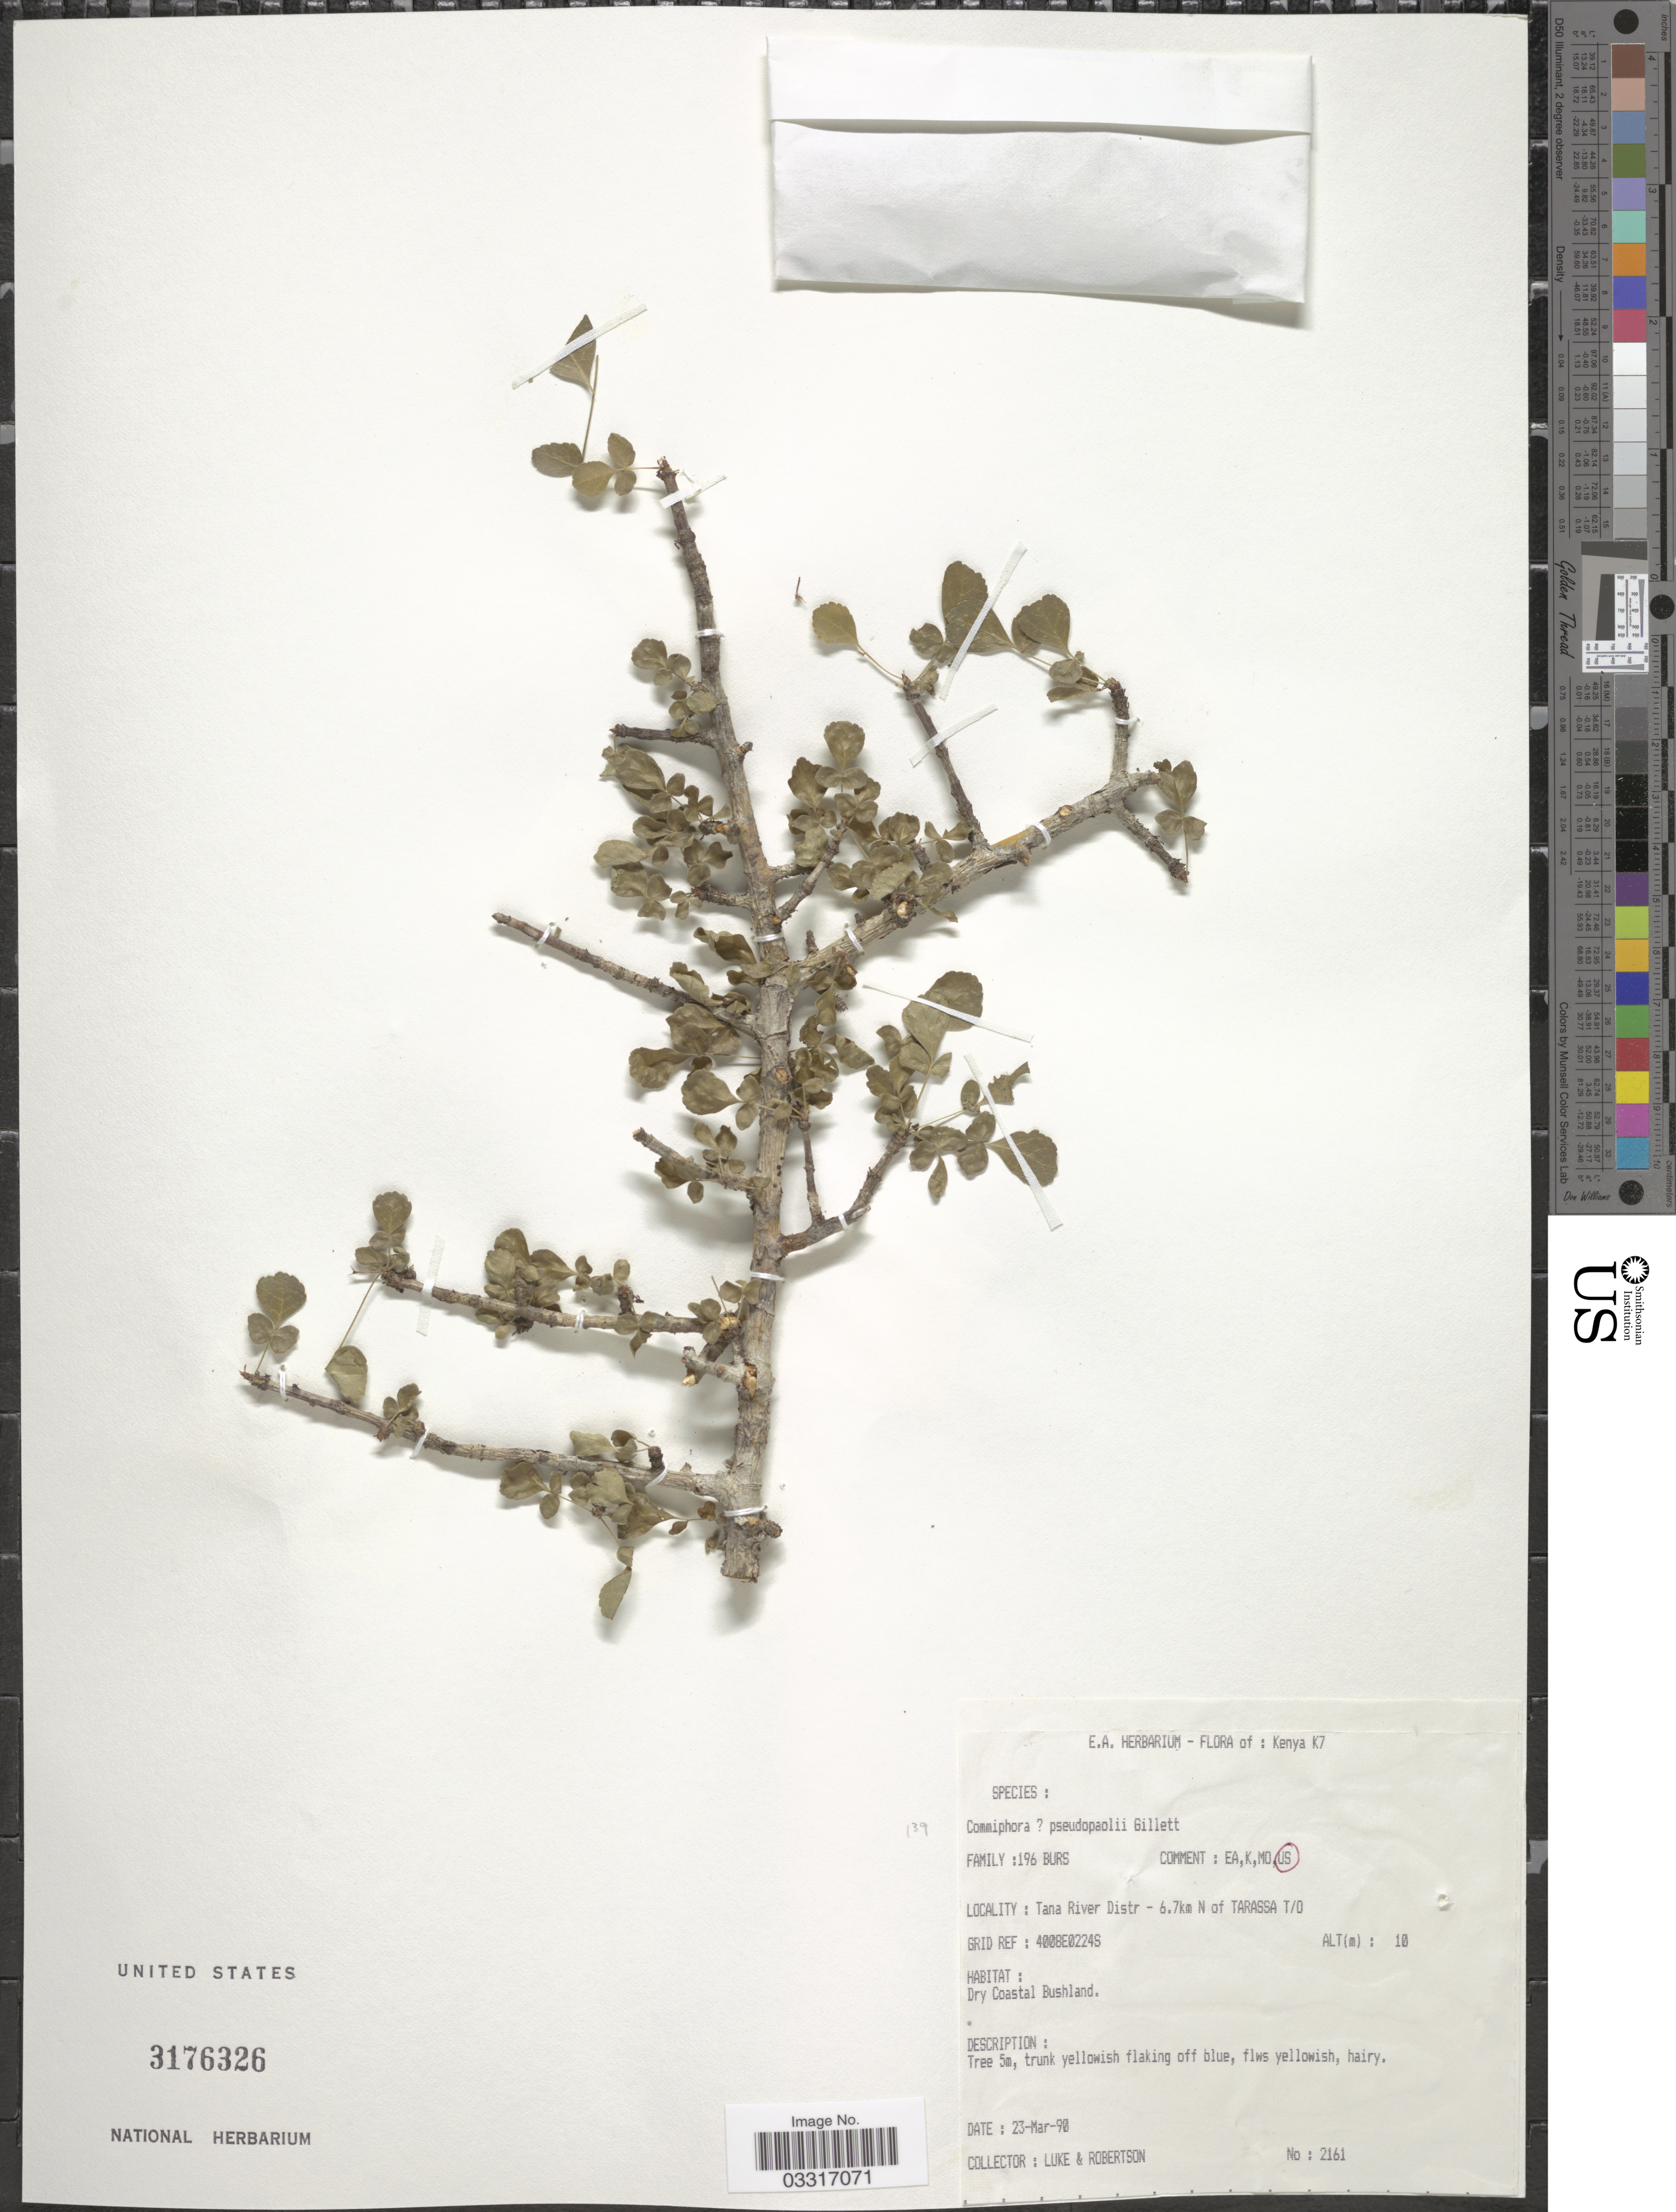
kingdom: Plantae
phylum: Tracheophyta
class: Magnoliopsida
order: Sapindales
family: Burseraceae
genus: Commiphora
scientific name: Commiphora pseudopaolii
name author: J.B. Gillett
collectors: -. Luke & -. Robertson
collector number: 2161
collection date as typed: Transcribed d/m/y: 23/3/90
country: Kenya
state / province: Tana River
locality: K7. Tana River Distr- 6.7km N of Tarassa T/O.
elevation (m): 10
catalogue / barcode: US 3176326